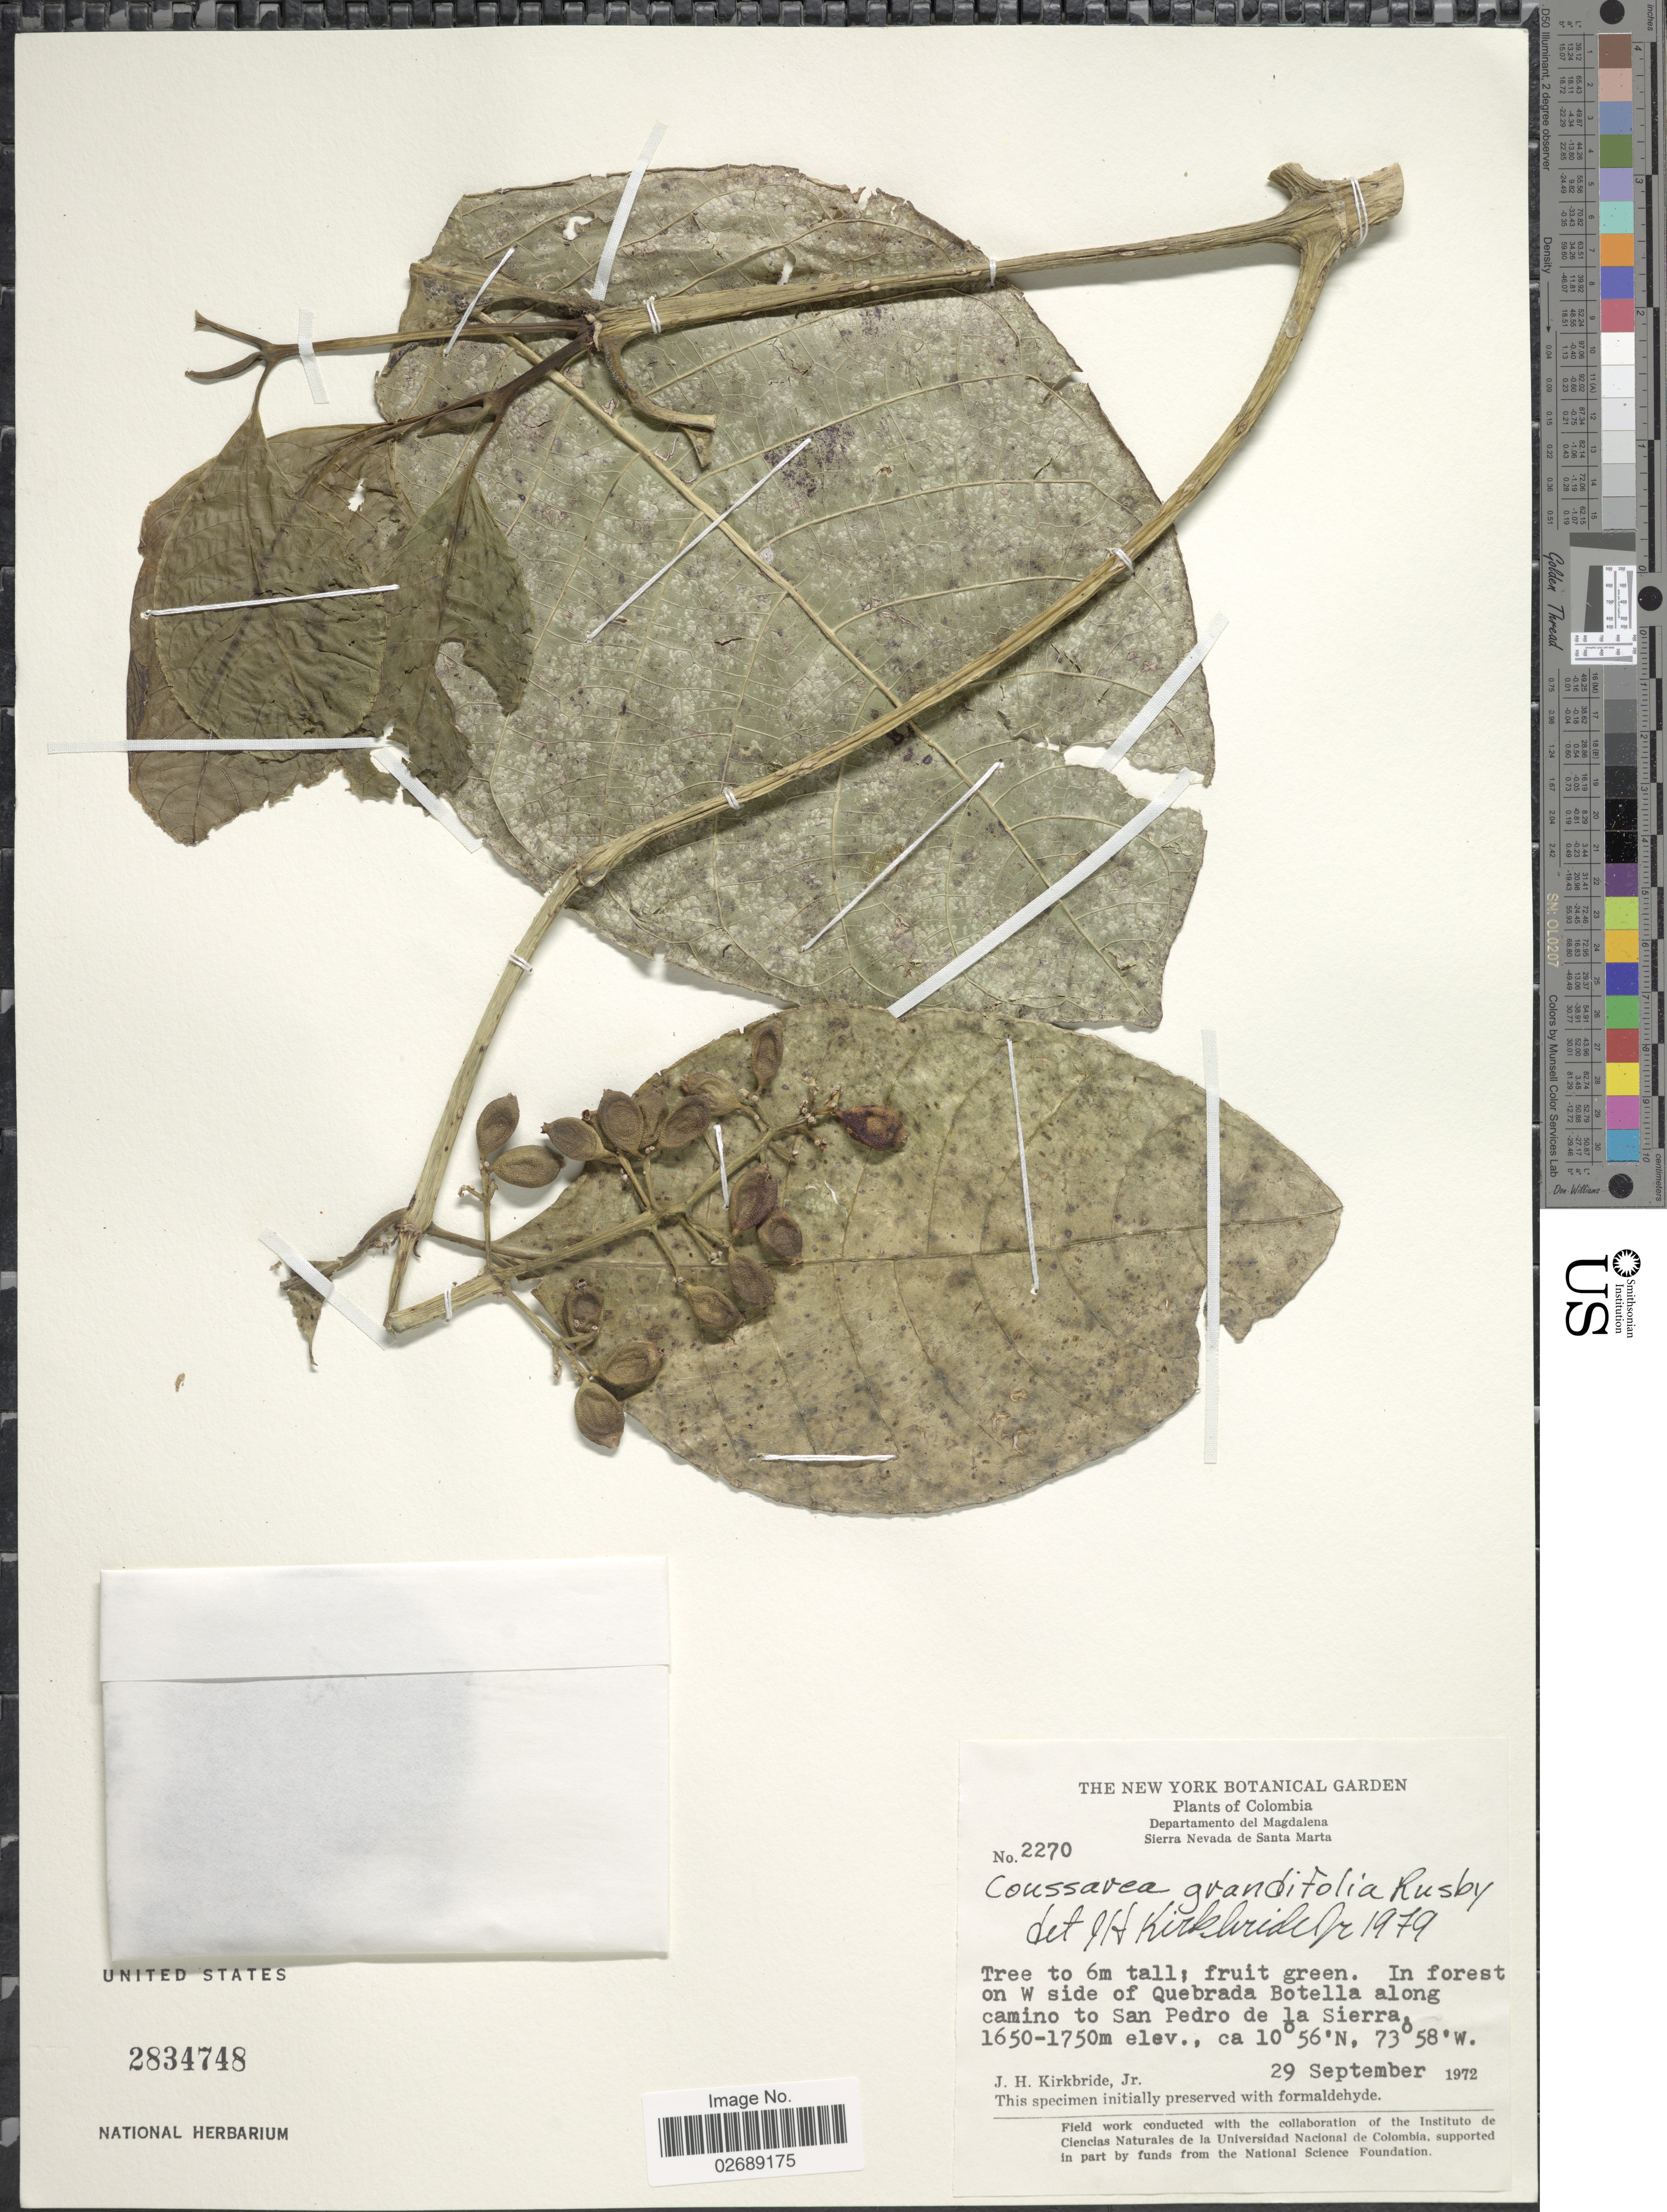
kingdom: Plantae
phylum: Tracheophyta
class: Magnoliopsida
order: Gentianales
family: Rubiaceae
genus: Coussarea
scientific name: Coussarea grandifolia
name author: Rusby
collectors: J. H. Kirkbride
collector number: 2270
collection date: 1972-09-29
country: Colombia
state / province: Magdalena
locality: Sierra Nevada de Santa Marta, In forest on W side of Quebrada Botella along camino to San Pedro de la Sierra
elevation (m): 1650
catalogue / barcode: US 2834748